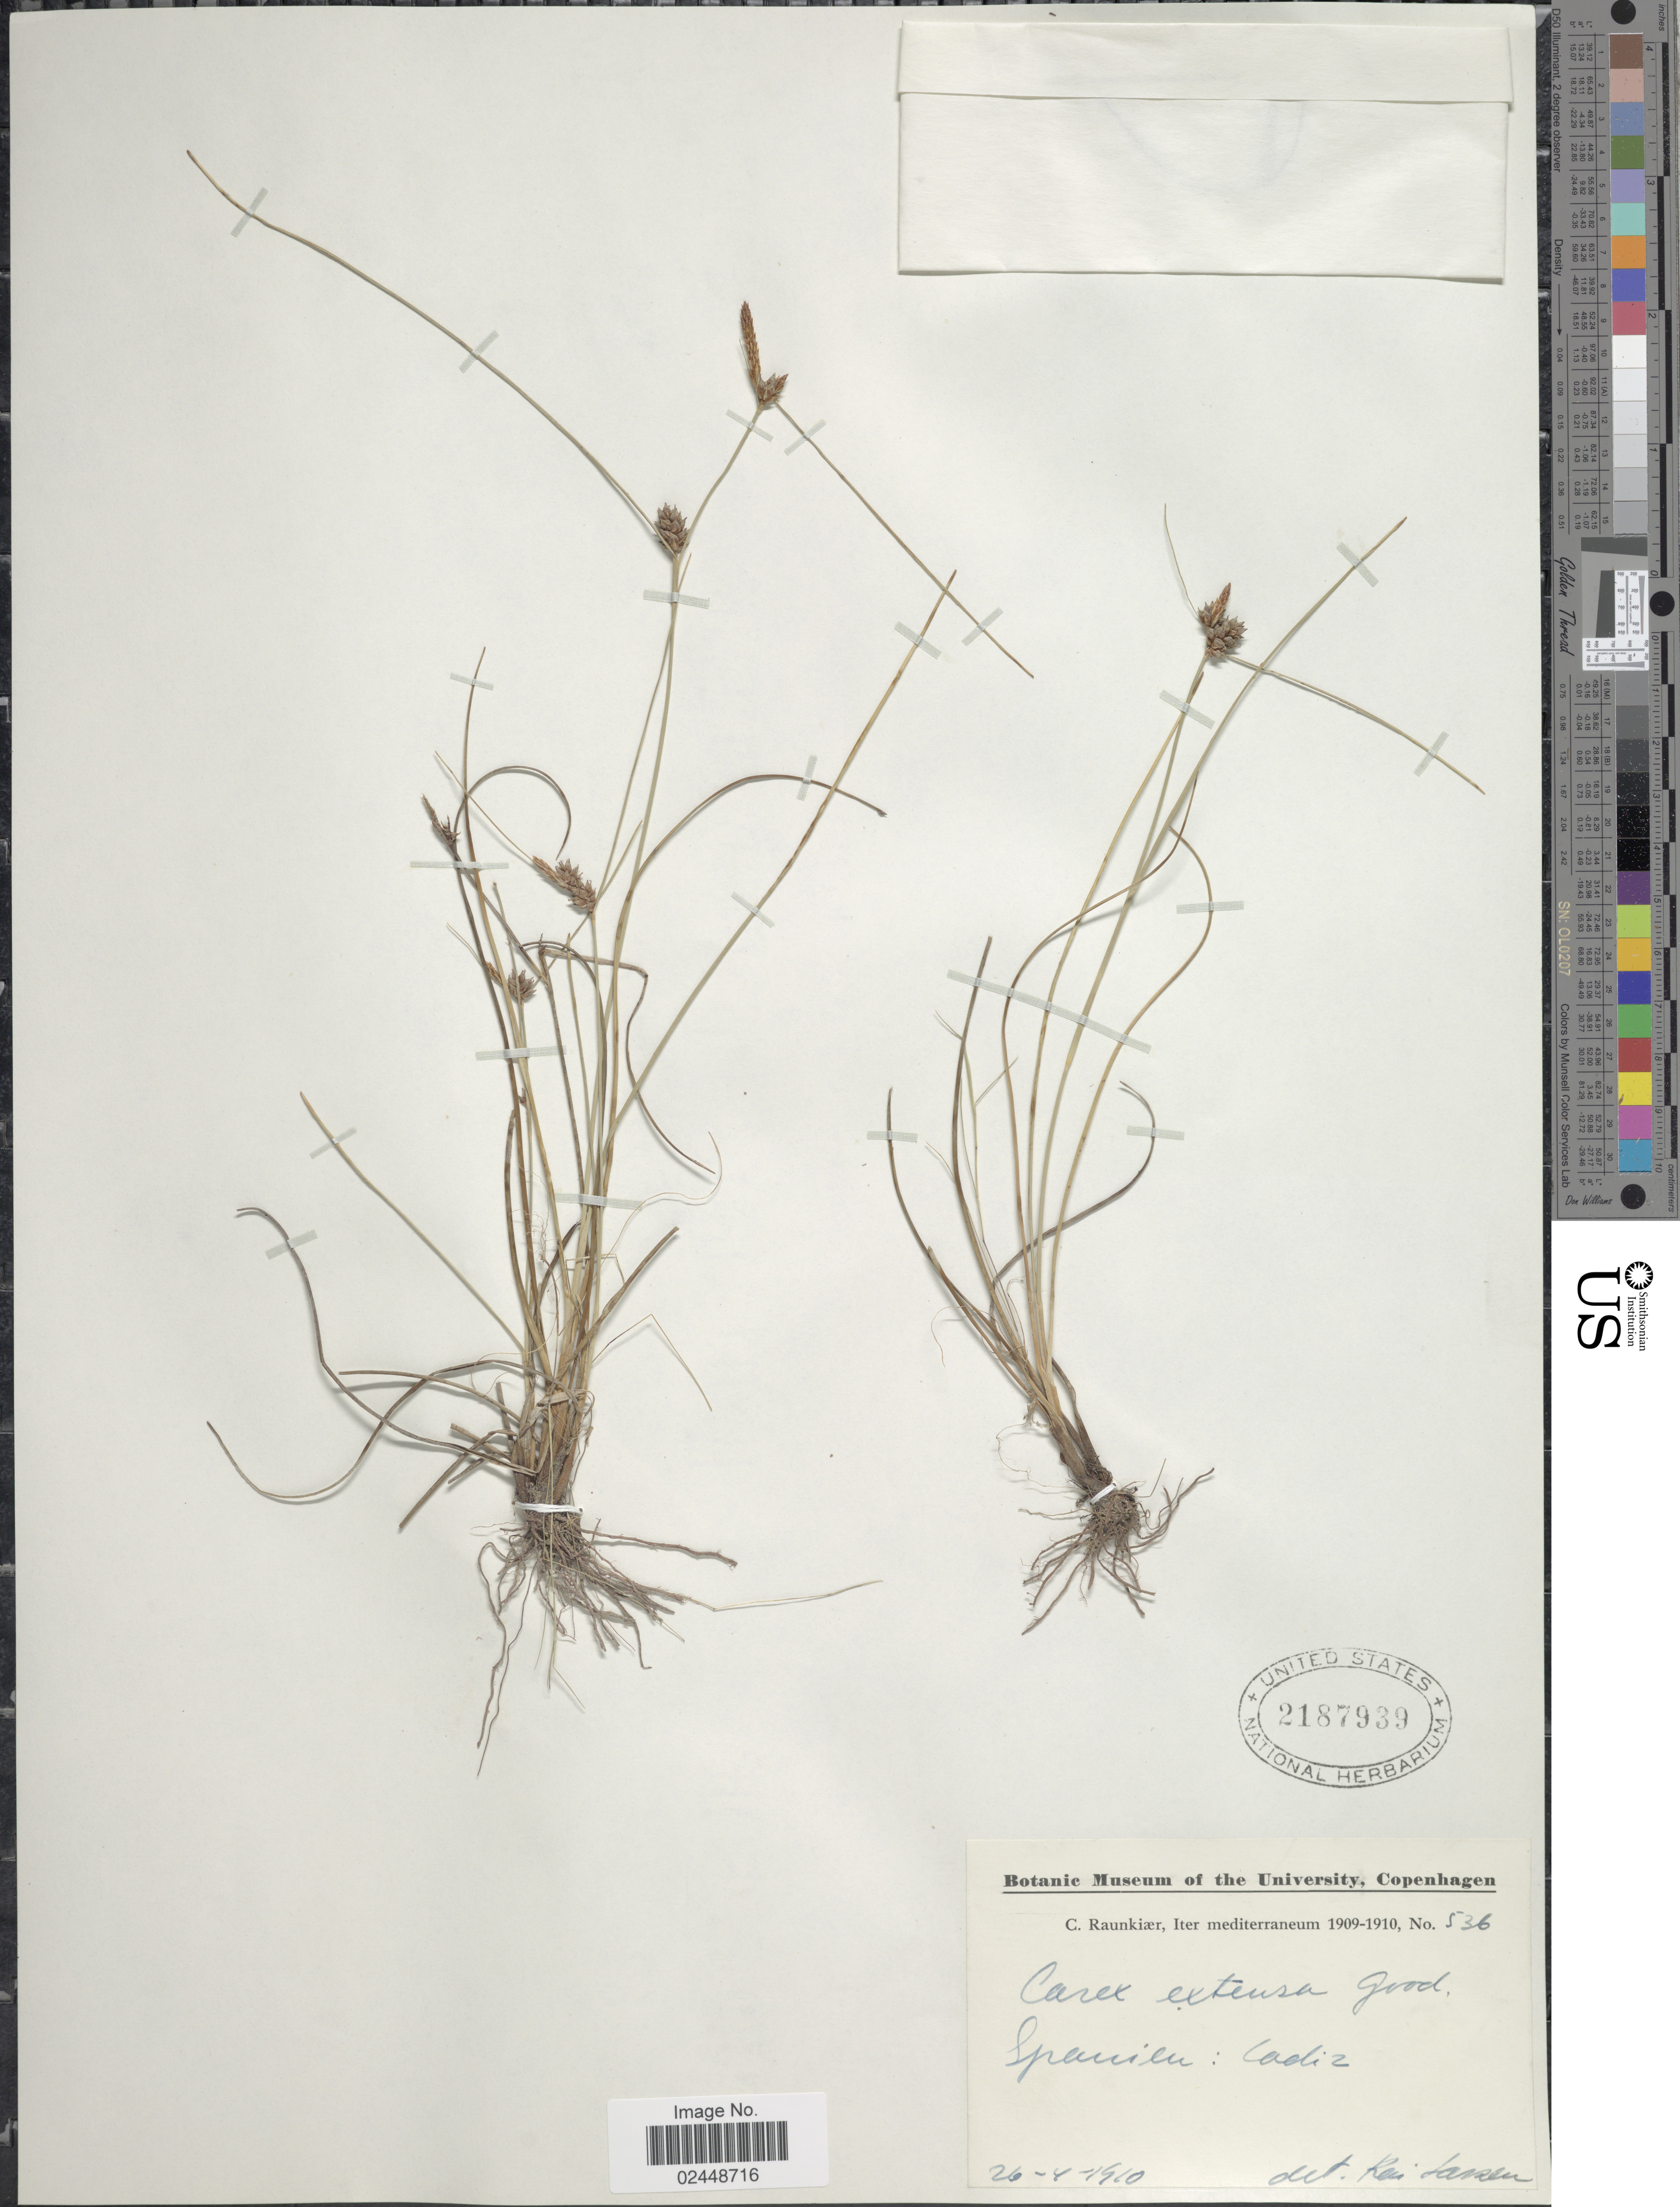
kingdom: Plantae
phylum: Tracheophyta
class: Liliopsida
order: Poales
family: Cyperaceae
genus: Carex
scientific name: Carex extensa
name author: Gooden.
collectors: C. Raunkiær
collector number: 536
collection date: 1910-04-26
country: Spain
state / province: Andalucía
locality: Spanien, Cadiz, Iter mediterraneum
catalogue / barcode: US 2187939